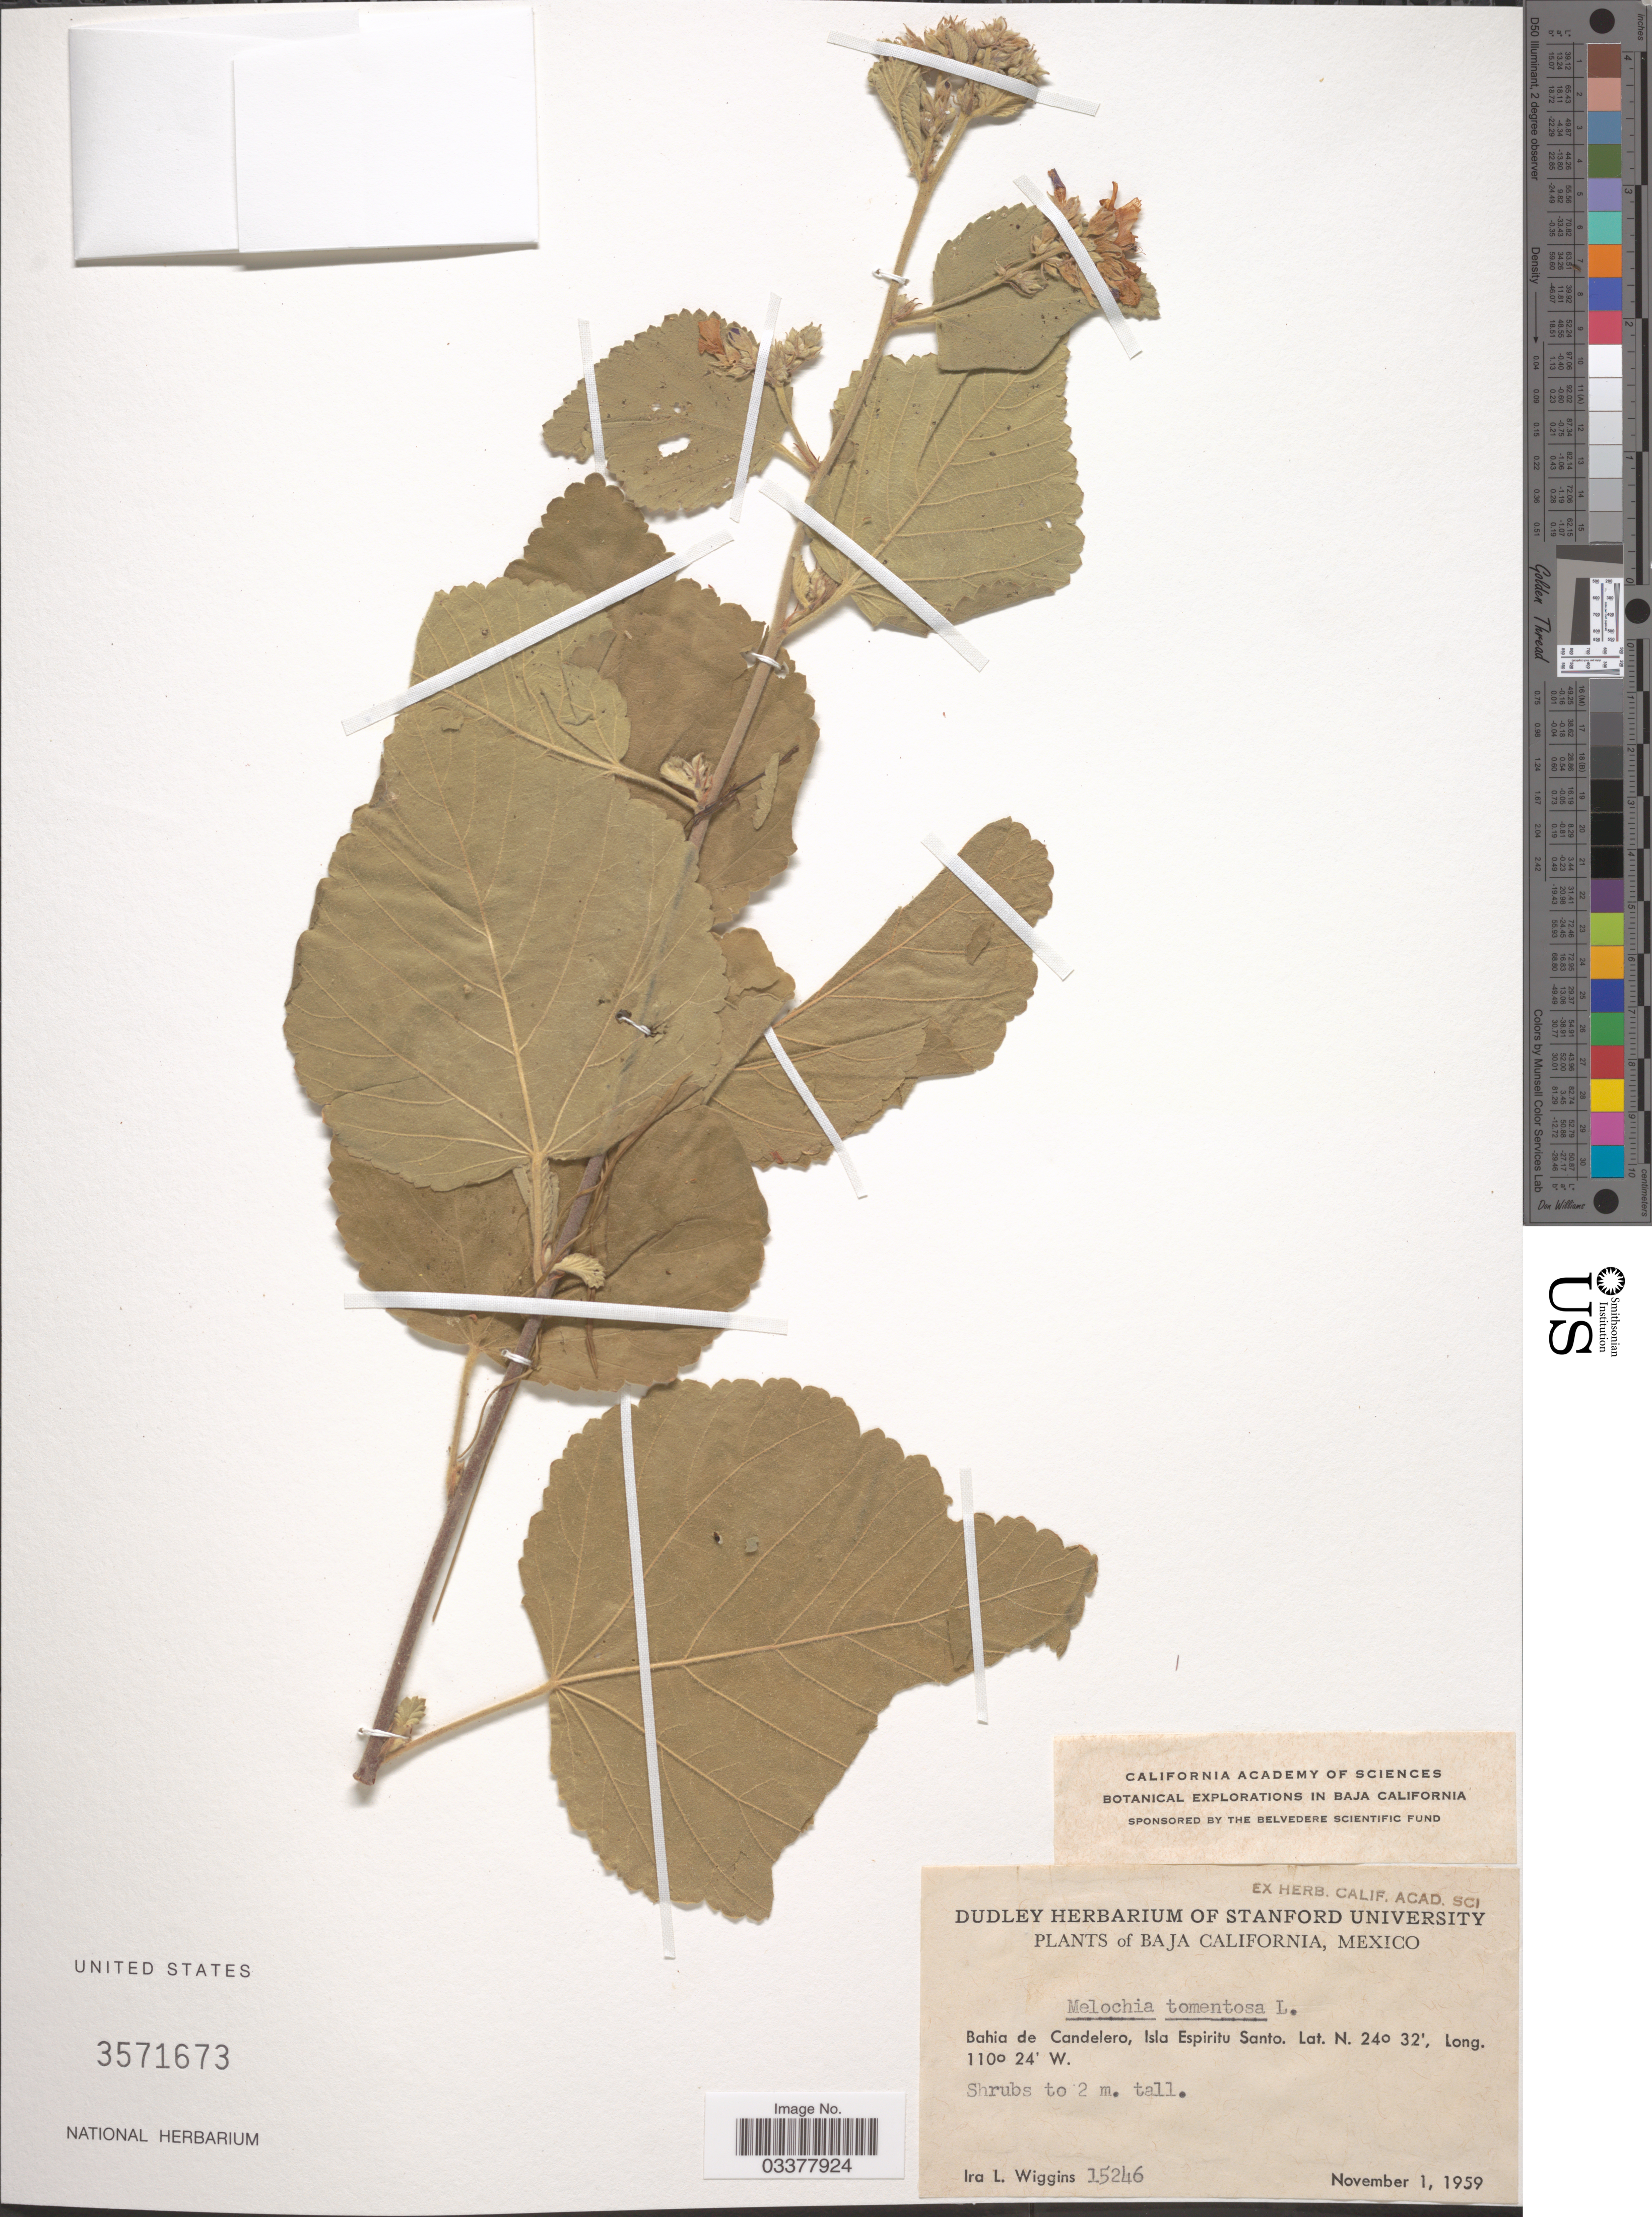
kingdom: Plantae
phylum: Tracheophyta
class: Magnoliopsida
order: Malvales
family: Malvaceae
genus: Melochia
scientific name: Melochia tomentosa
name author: L.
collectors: I. L. Wiggins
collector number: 15246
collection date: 1959-11-01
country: Mexico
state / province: Baja California Sur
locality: Bahia de Candelero, Isla Espiritu Santo.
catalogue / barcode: US 3571673